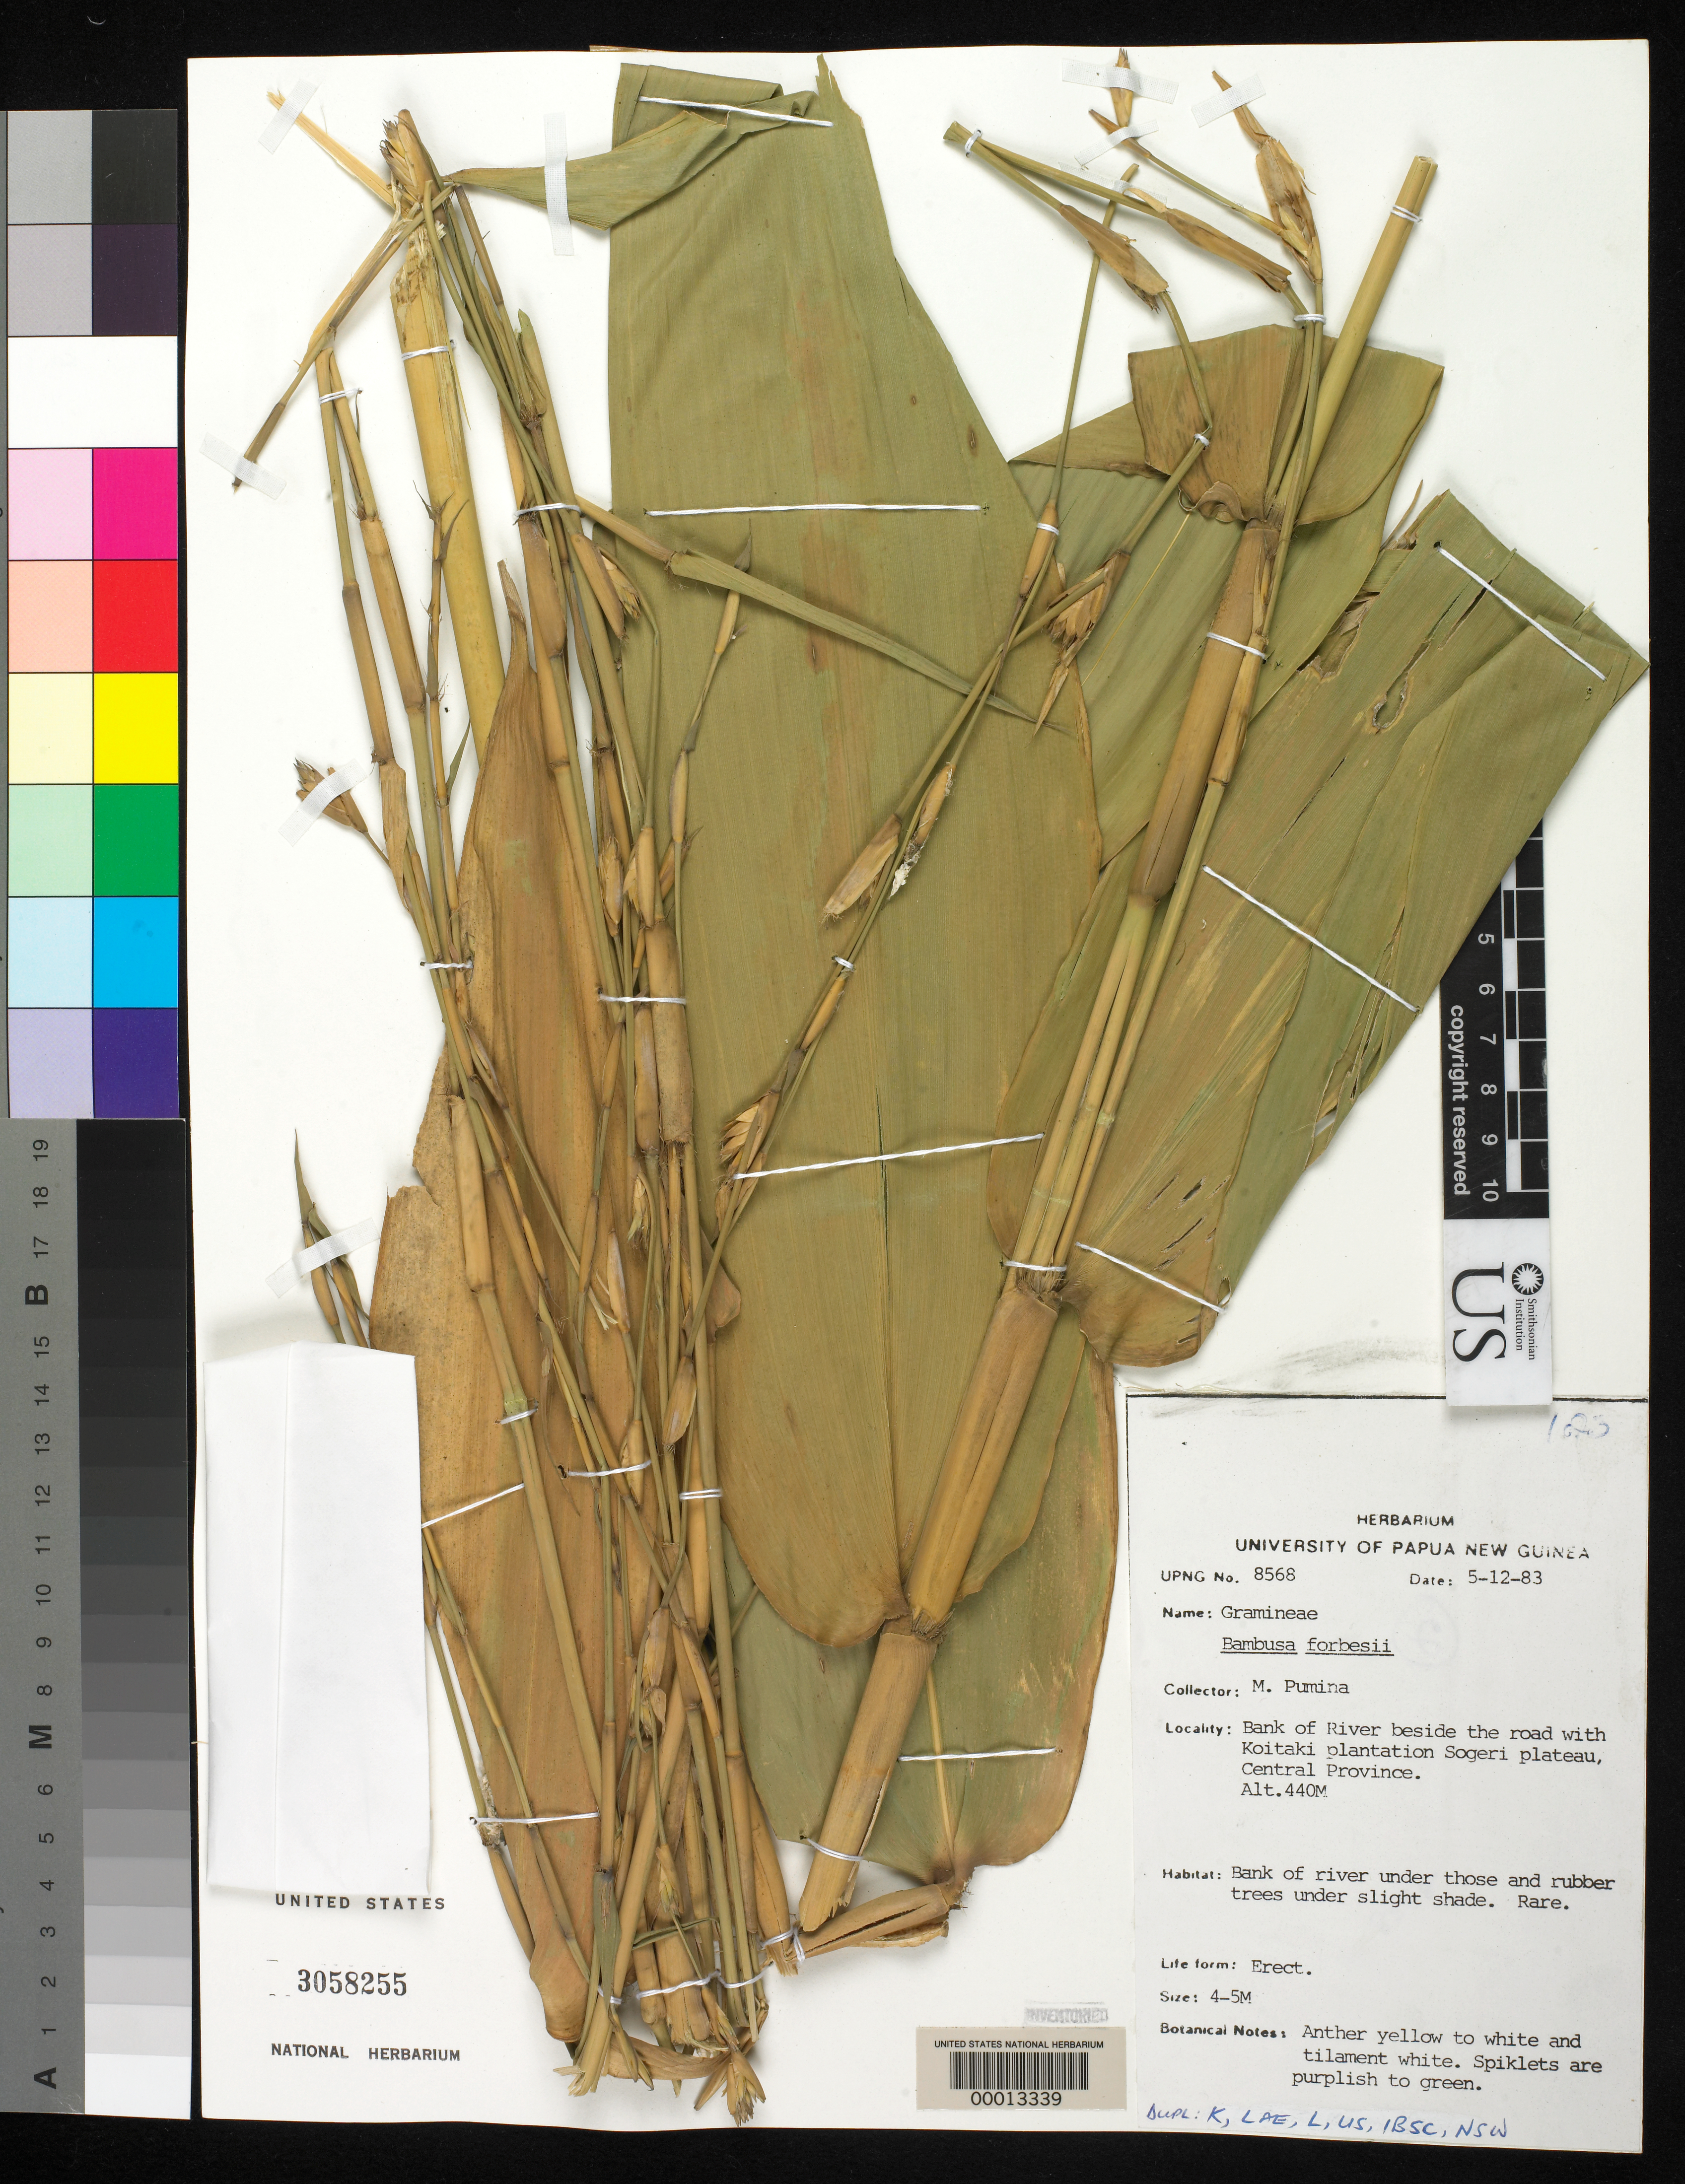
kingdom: Plantae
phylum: Tracheophyta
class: Liliopsida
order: Poales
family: Poaceae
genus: Neololeba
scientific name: Neololeba atra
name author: (Lindl.) Widjaja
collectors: M. Pumina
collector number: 8568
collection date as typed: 05 Dec 1983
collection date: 1983-12-05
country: Papua New Guinea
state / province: Central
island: New Guinea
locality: Sogeri (district?), koitaki plantation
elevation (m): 440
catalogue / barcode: US 3058255